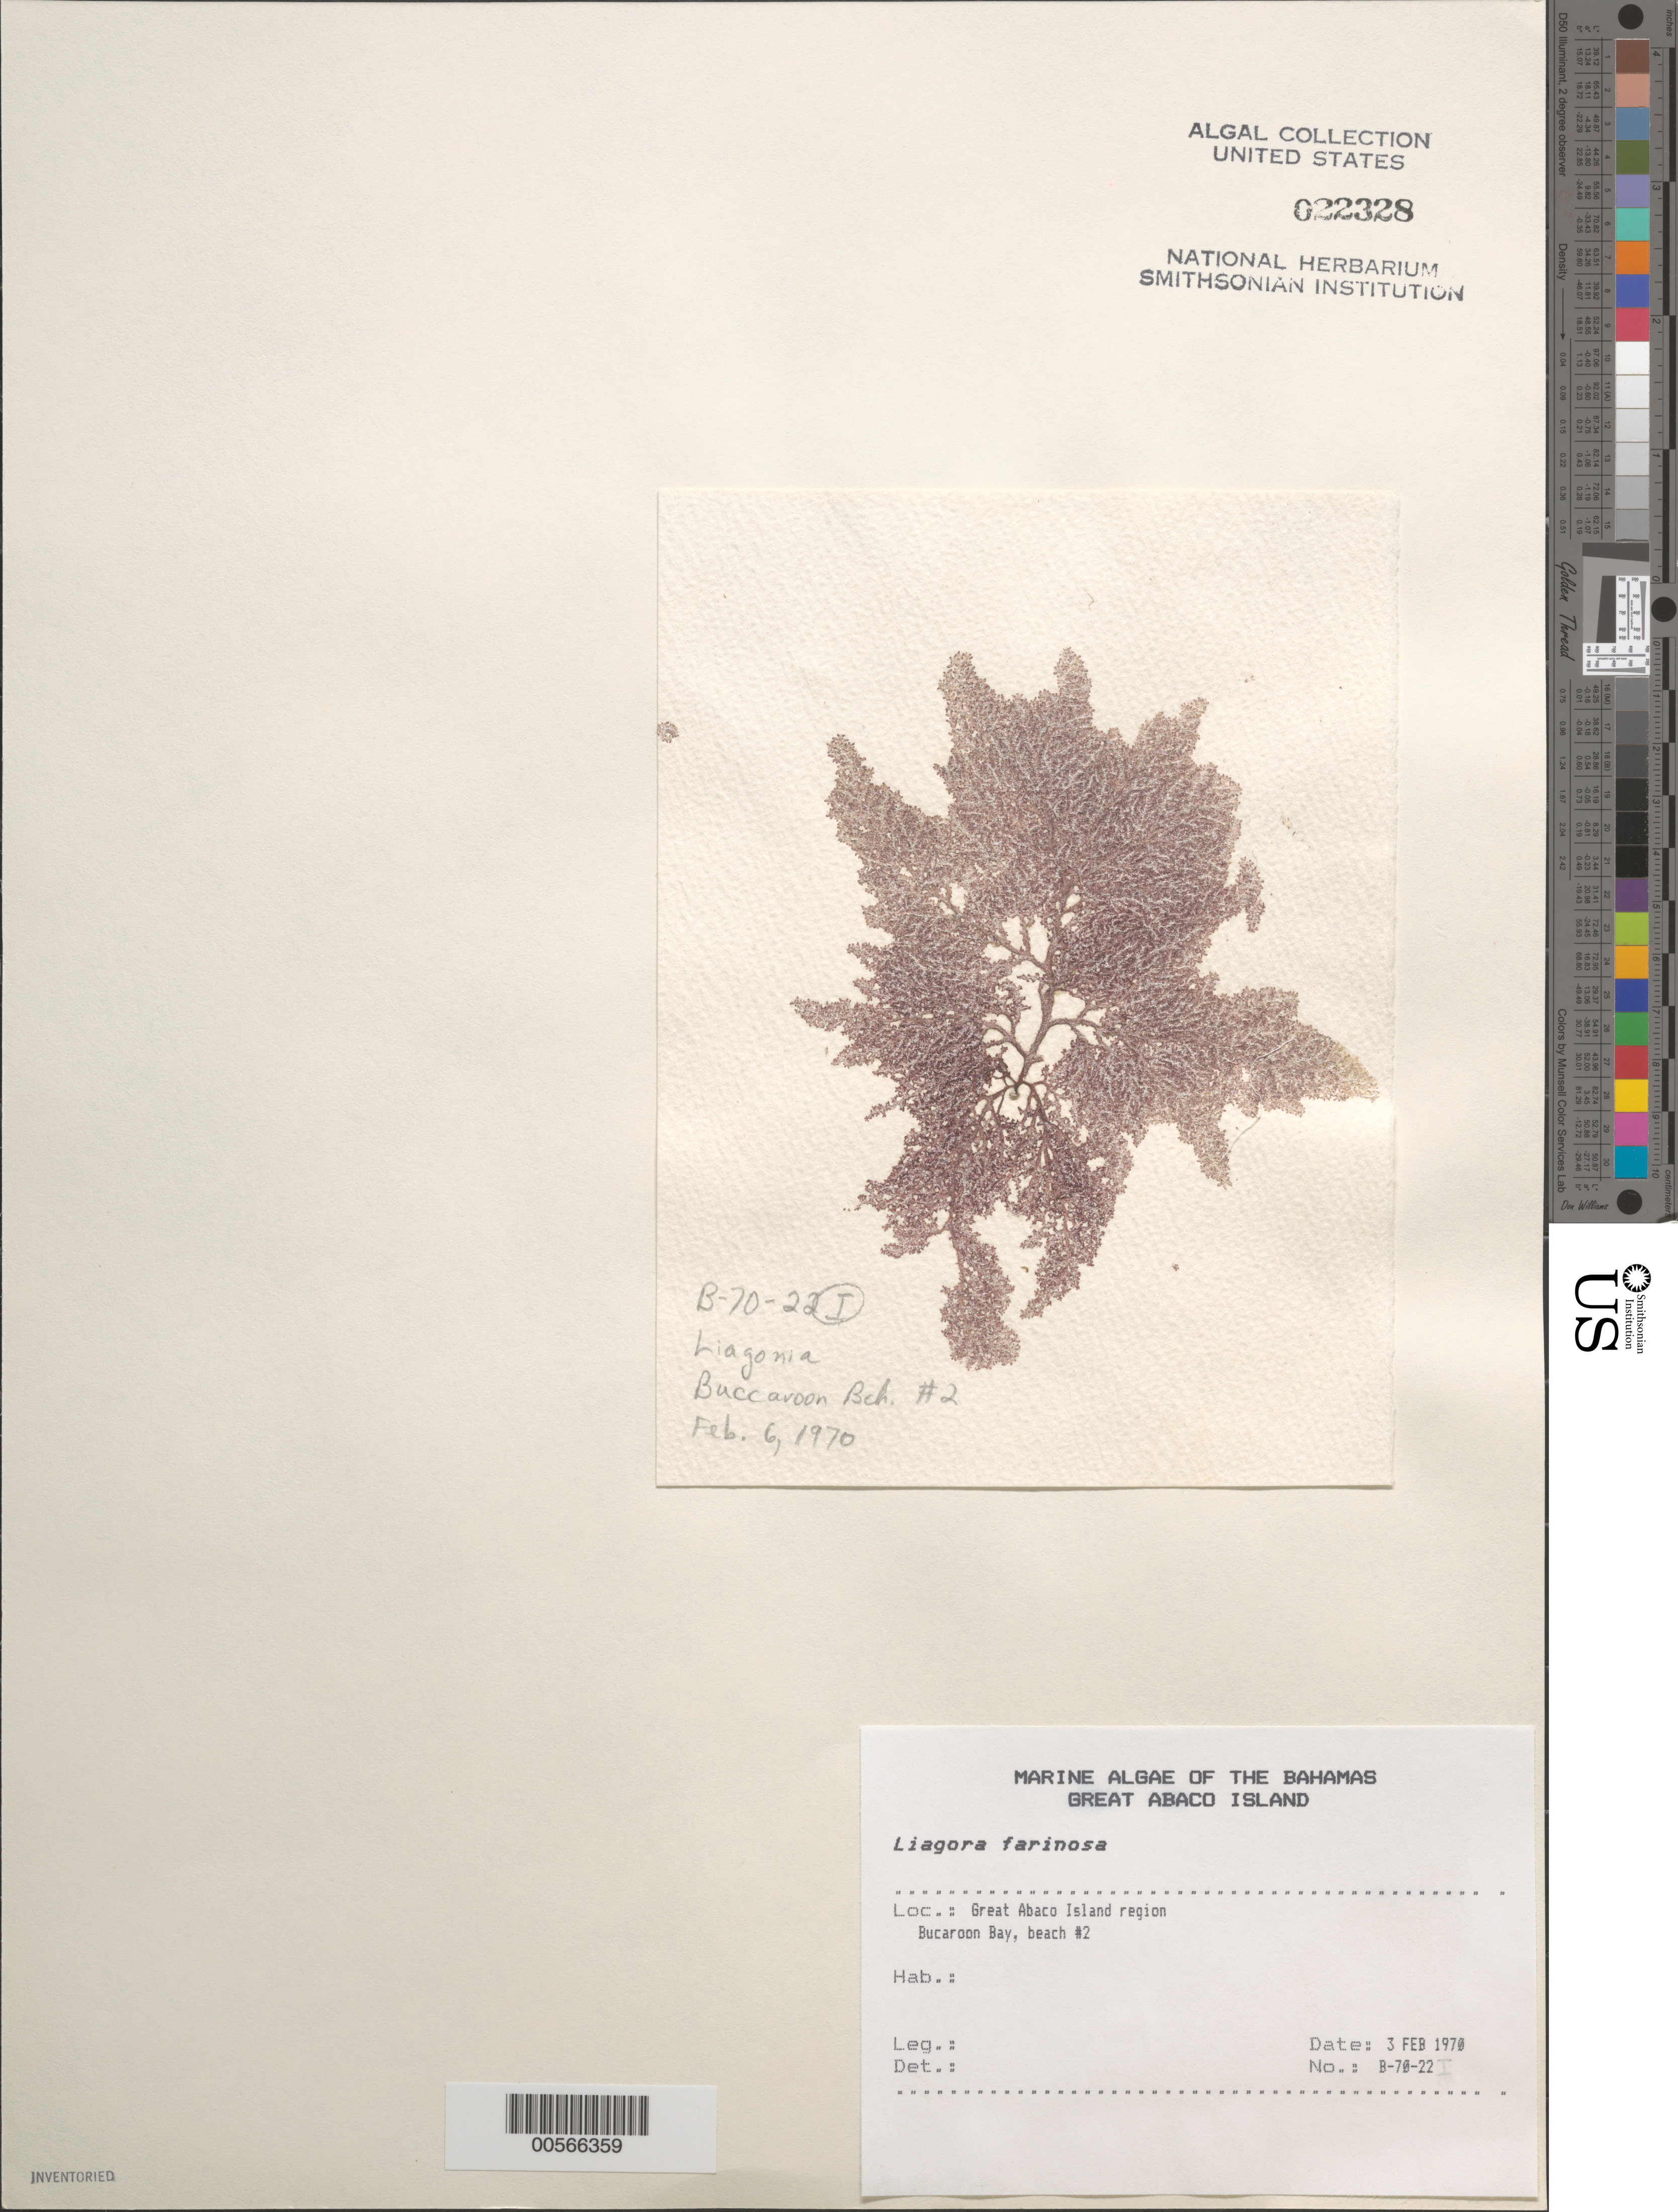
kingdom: Plantae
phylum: Rhodophyta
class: Florideophyceae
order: Nemaliales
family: Liagoraceae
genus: Liagora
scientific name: Liagora sp.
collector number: B-70-22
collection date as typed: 03 Feb 1970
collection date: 1970-02-03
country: Bahamas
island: Great Abaco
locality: Buckaroon Bay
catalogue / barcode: US 22328